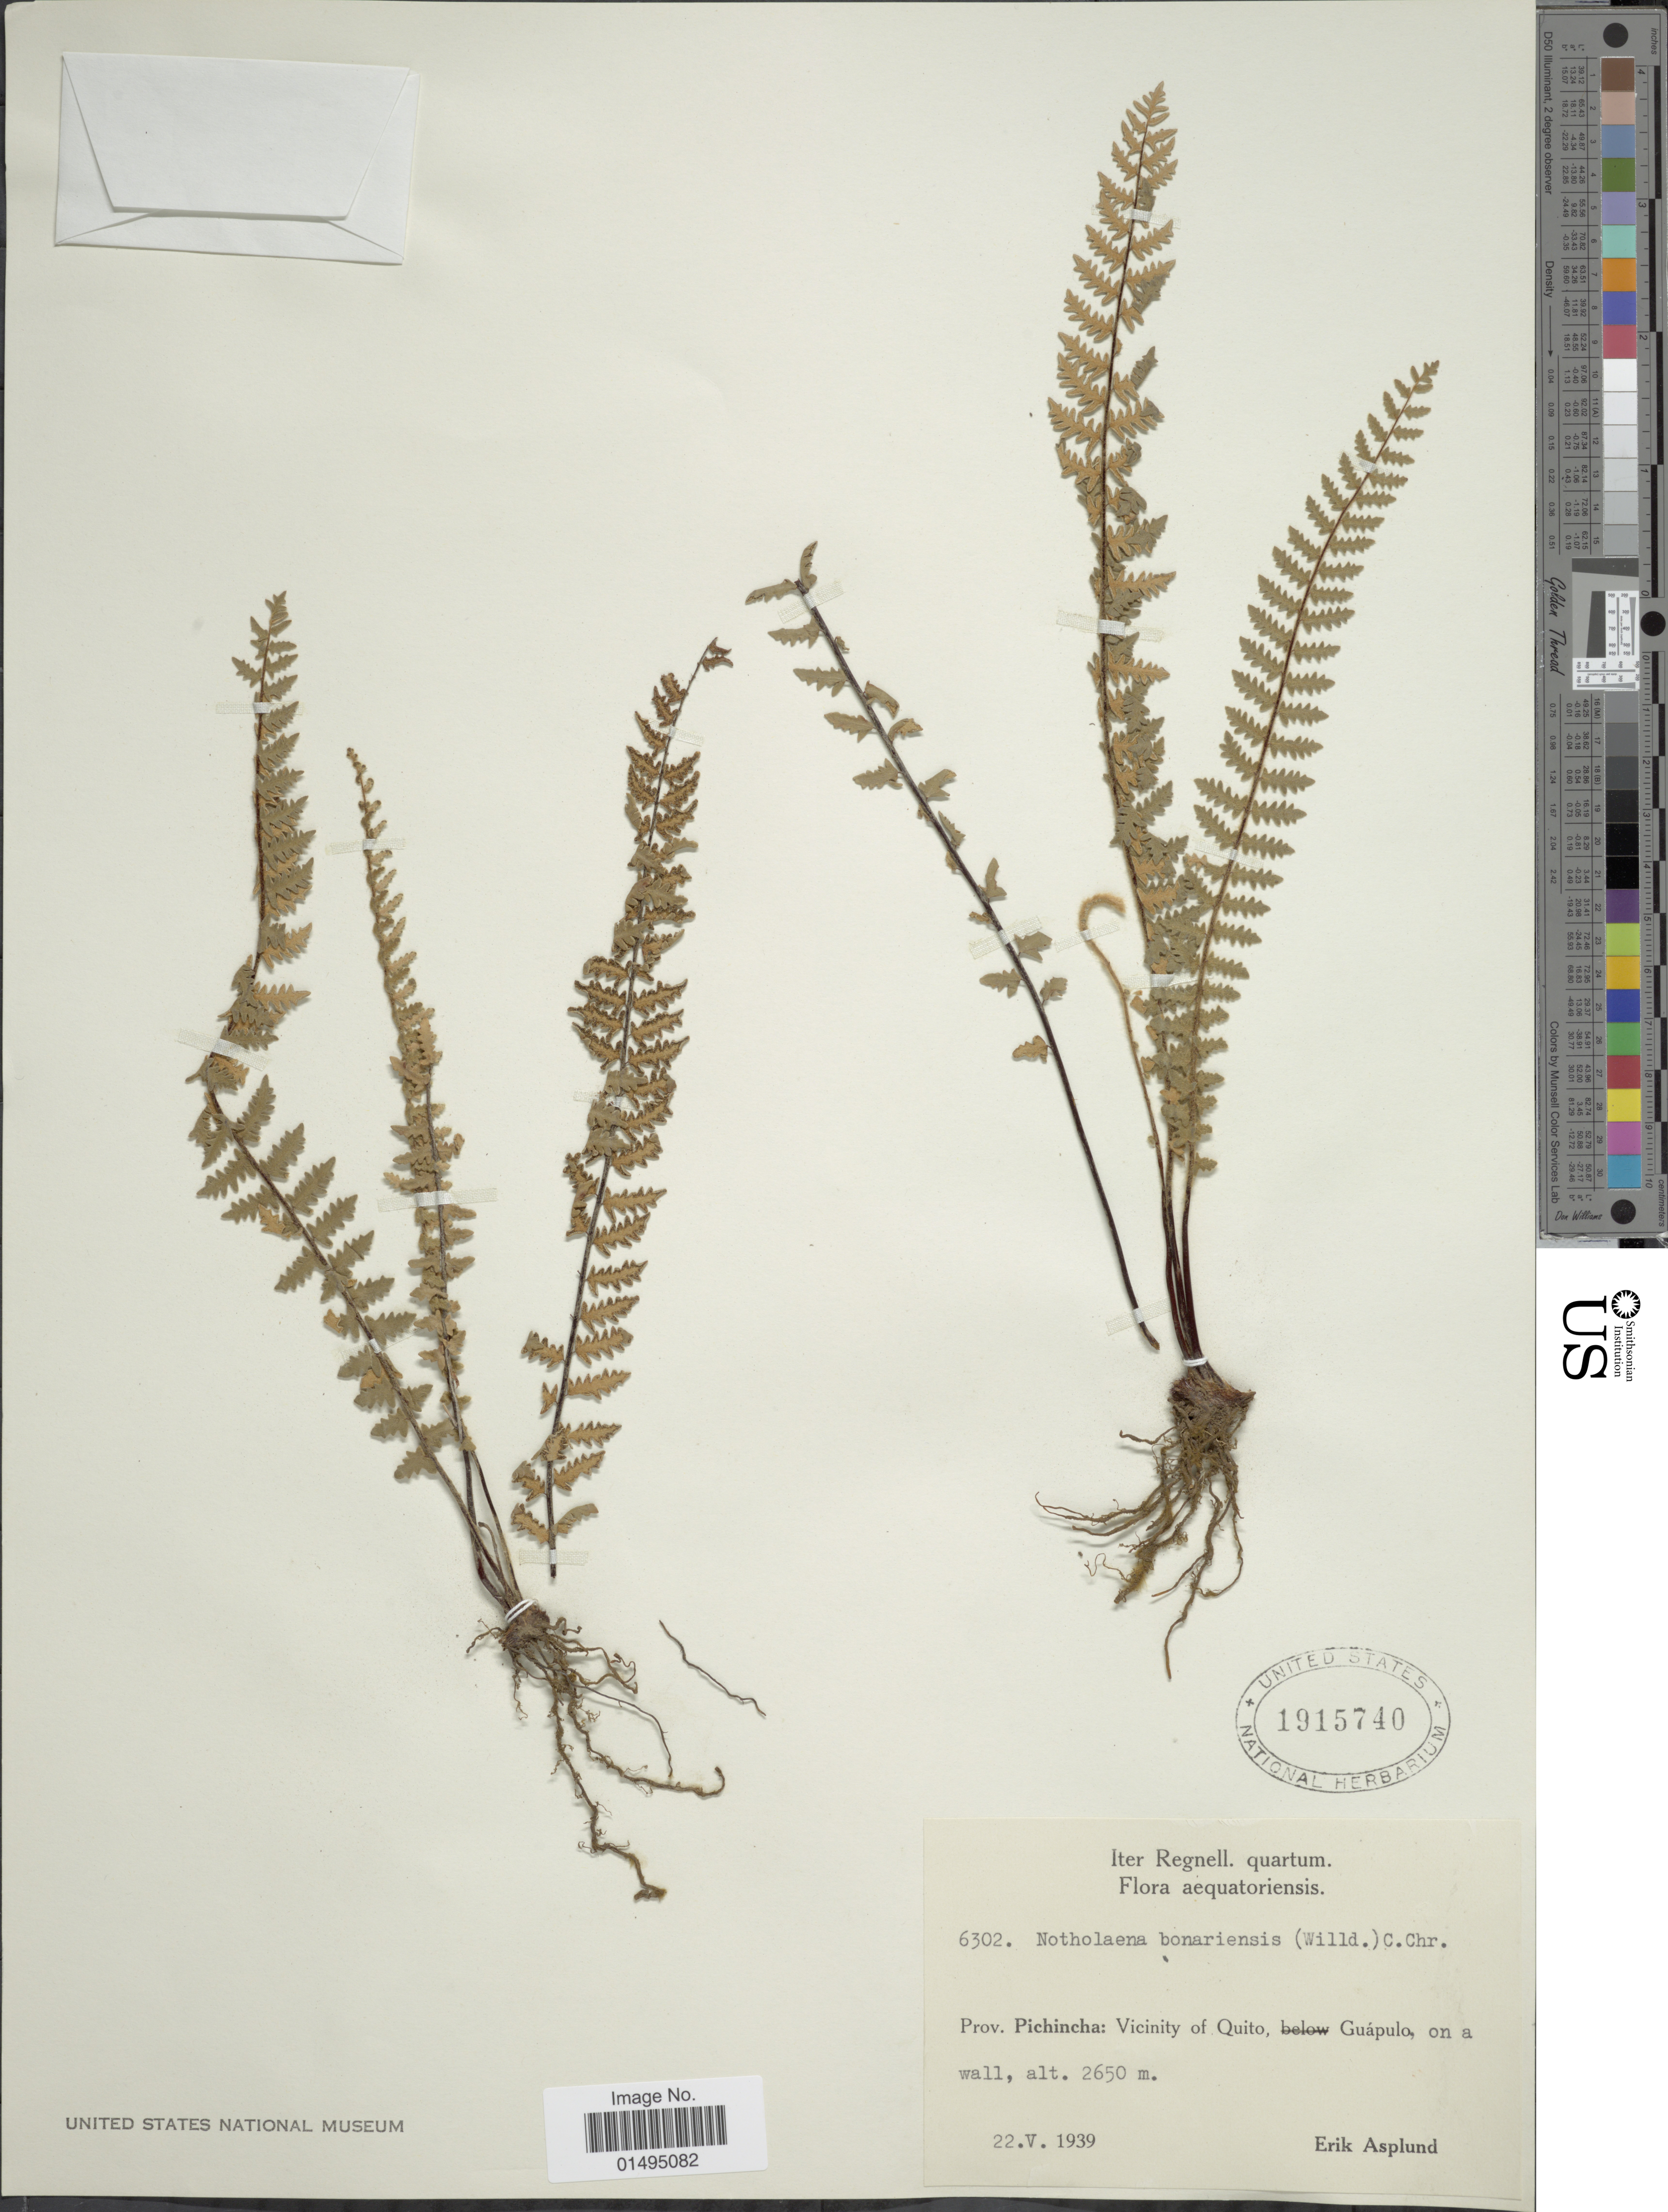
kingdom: Plantae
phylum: Tracheophyta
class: Polypodiopsida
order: Polypodiales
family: Pteridaceae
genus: Myriopteris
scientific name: Myriopteris aurea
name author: (Poir.) Grusz & Windham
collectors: E. Asplund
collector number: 6302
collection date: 1939-05-22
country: Ecuador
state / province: Pichincha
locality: Prov. Pichincha: Vicinity of Quito, Guapulo, on a wall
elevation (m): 2650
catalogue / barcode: US 1915740